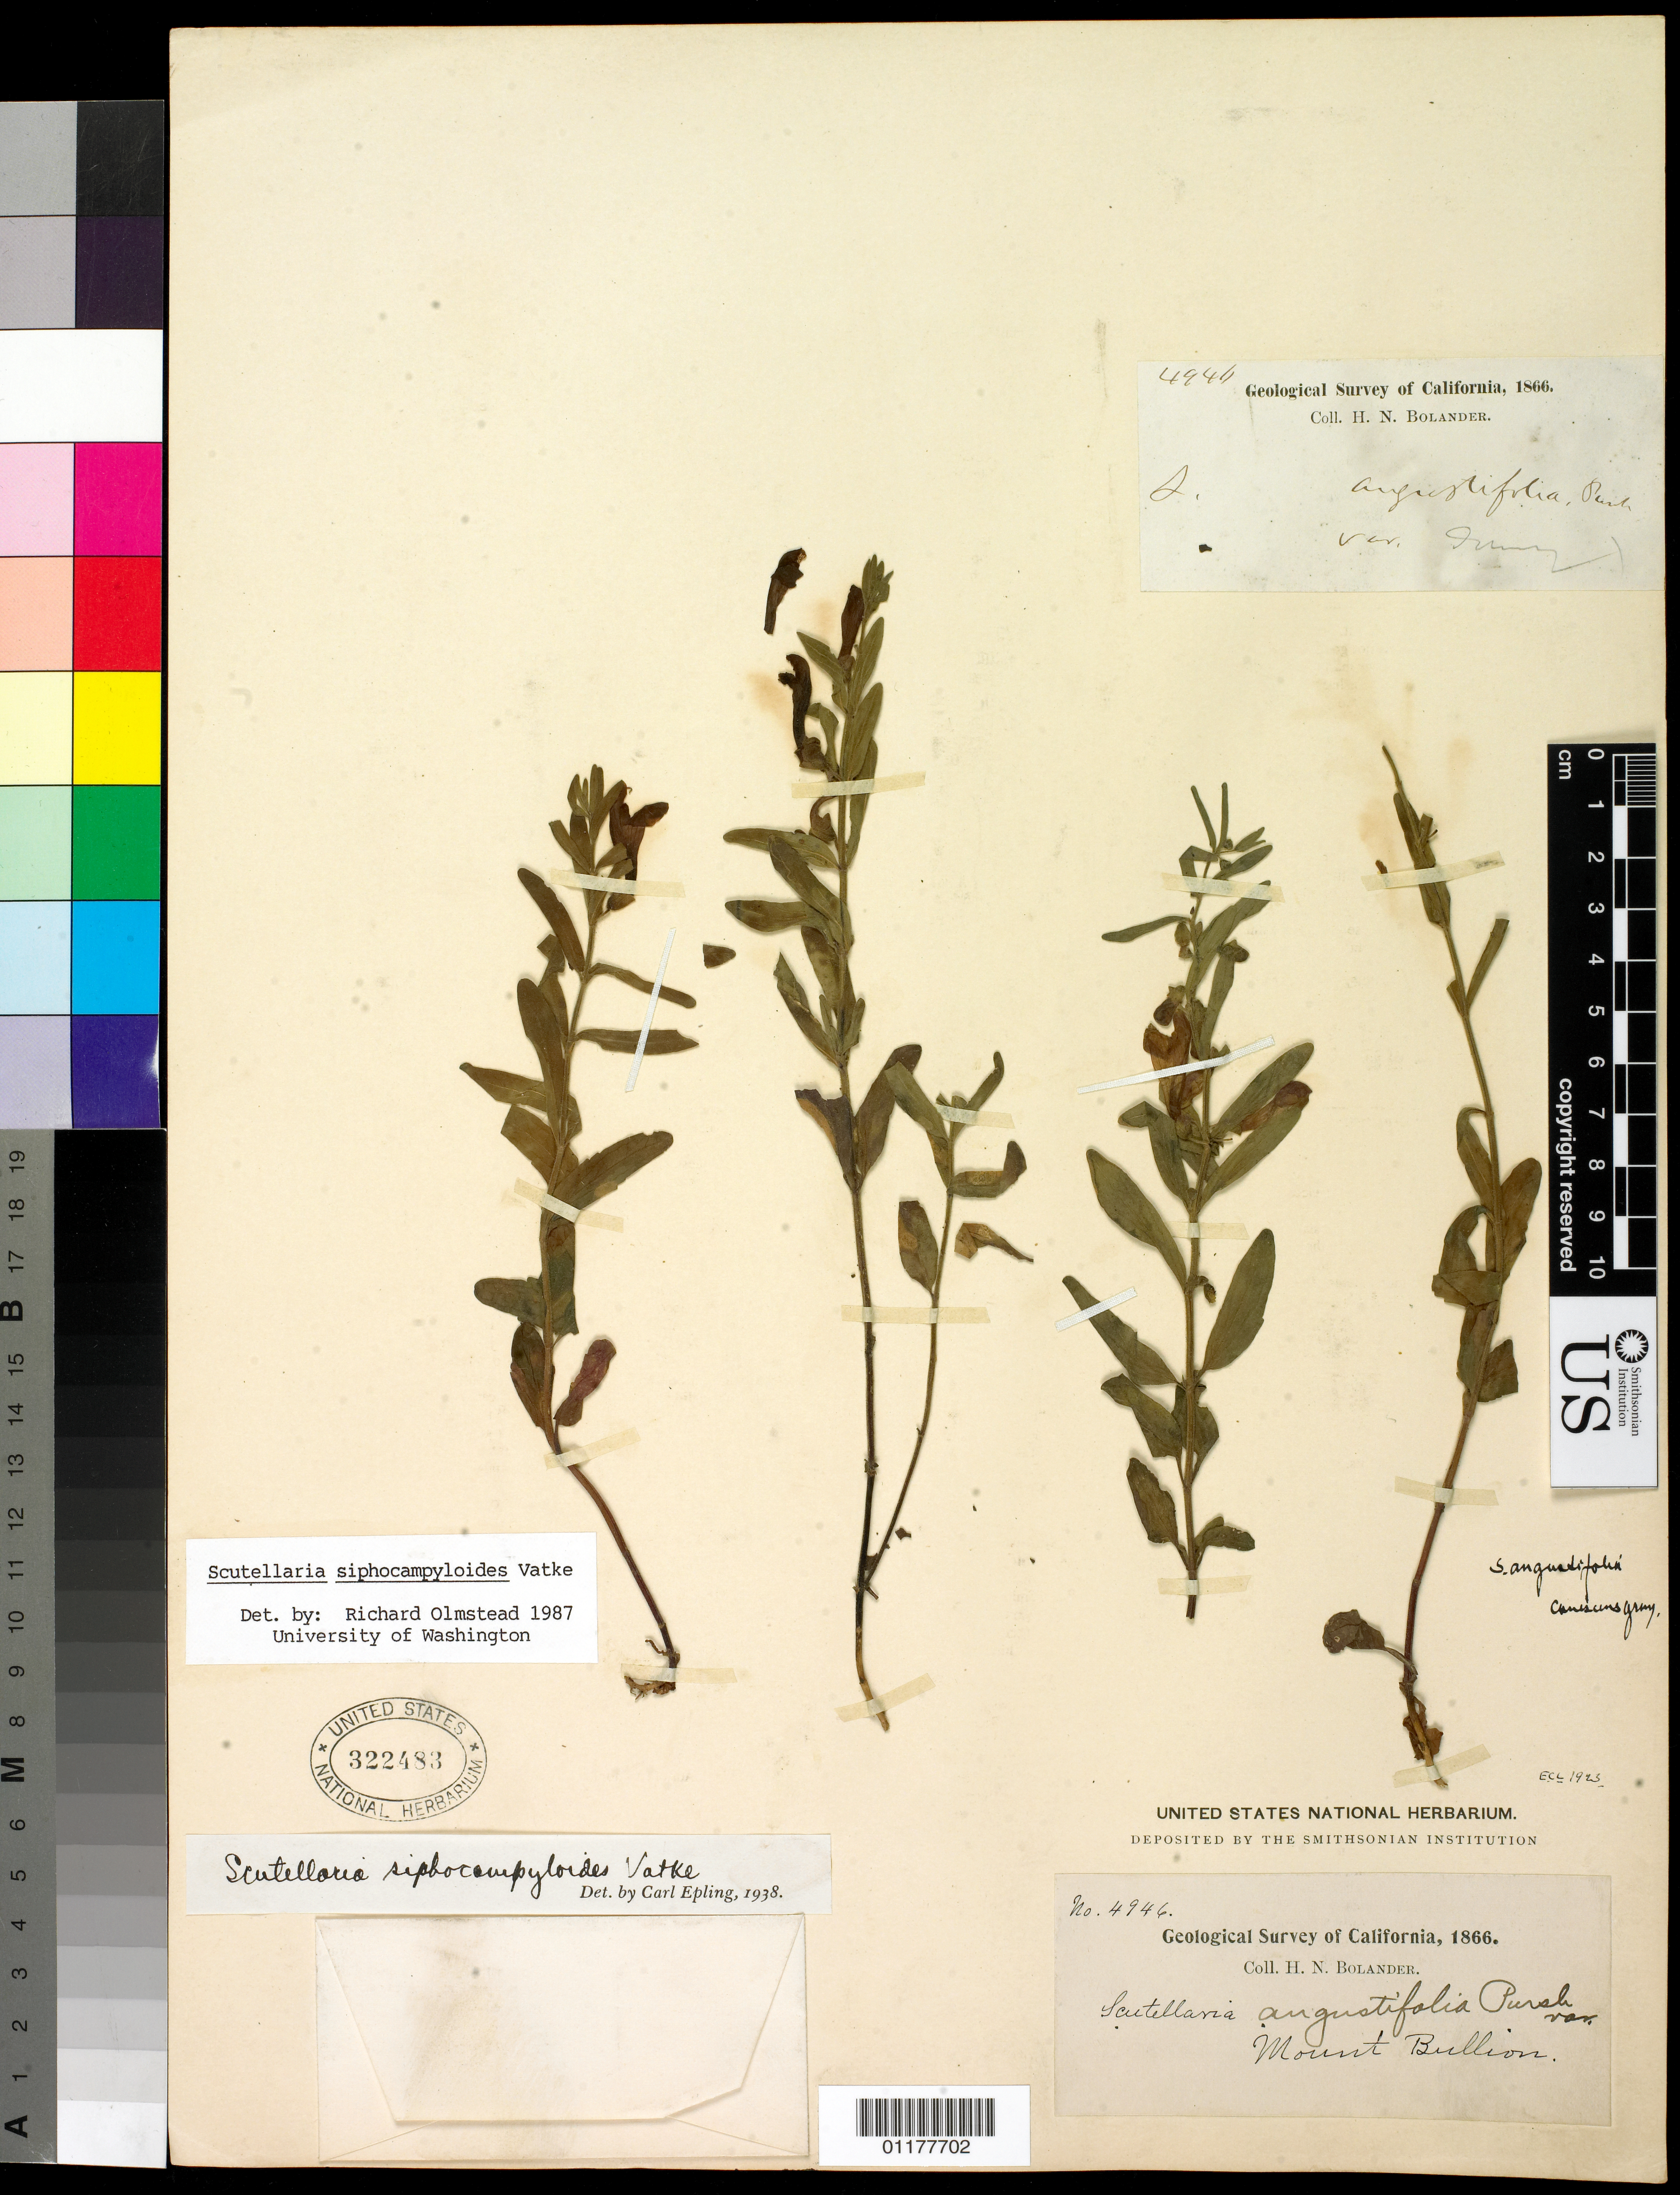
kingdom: Plantae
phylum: Tracheophyta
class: Magnoliopsida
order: Lamiales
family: Lamiaceae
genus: Scutellaria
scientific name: Scutellaria siphocampyloides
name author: Vatke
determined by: Olmstead, R.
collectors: H. Bolander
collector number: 4946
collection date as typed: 1866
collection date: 1866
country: United States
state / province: California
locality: Mount Bullion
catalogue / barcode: US 322483